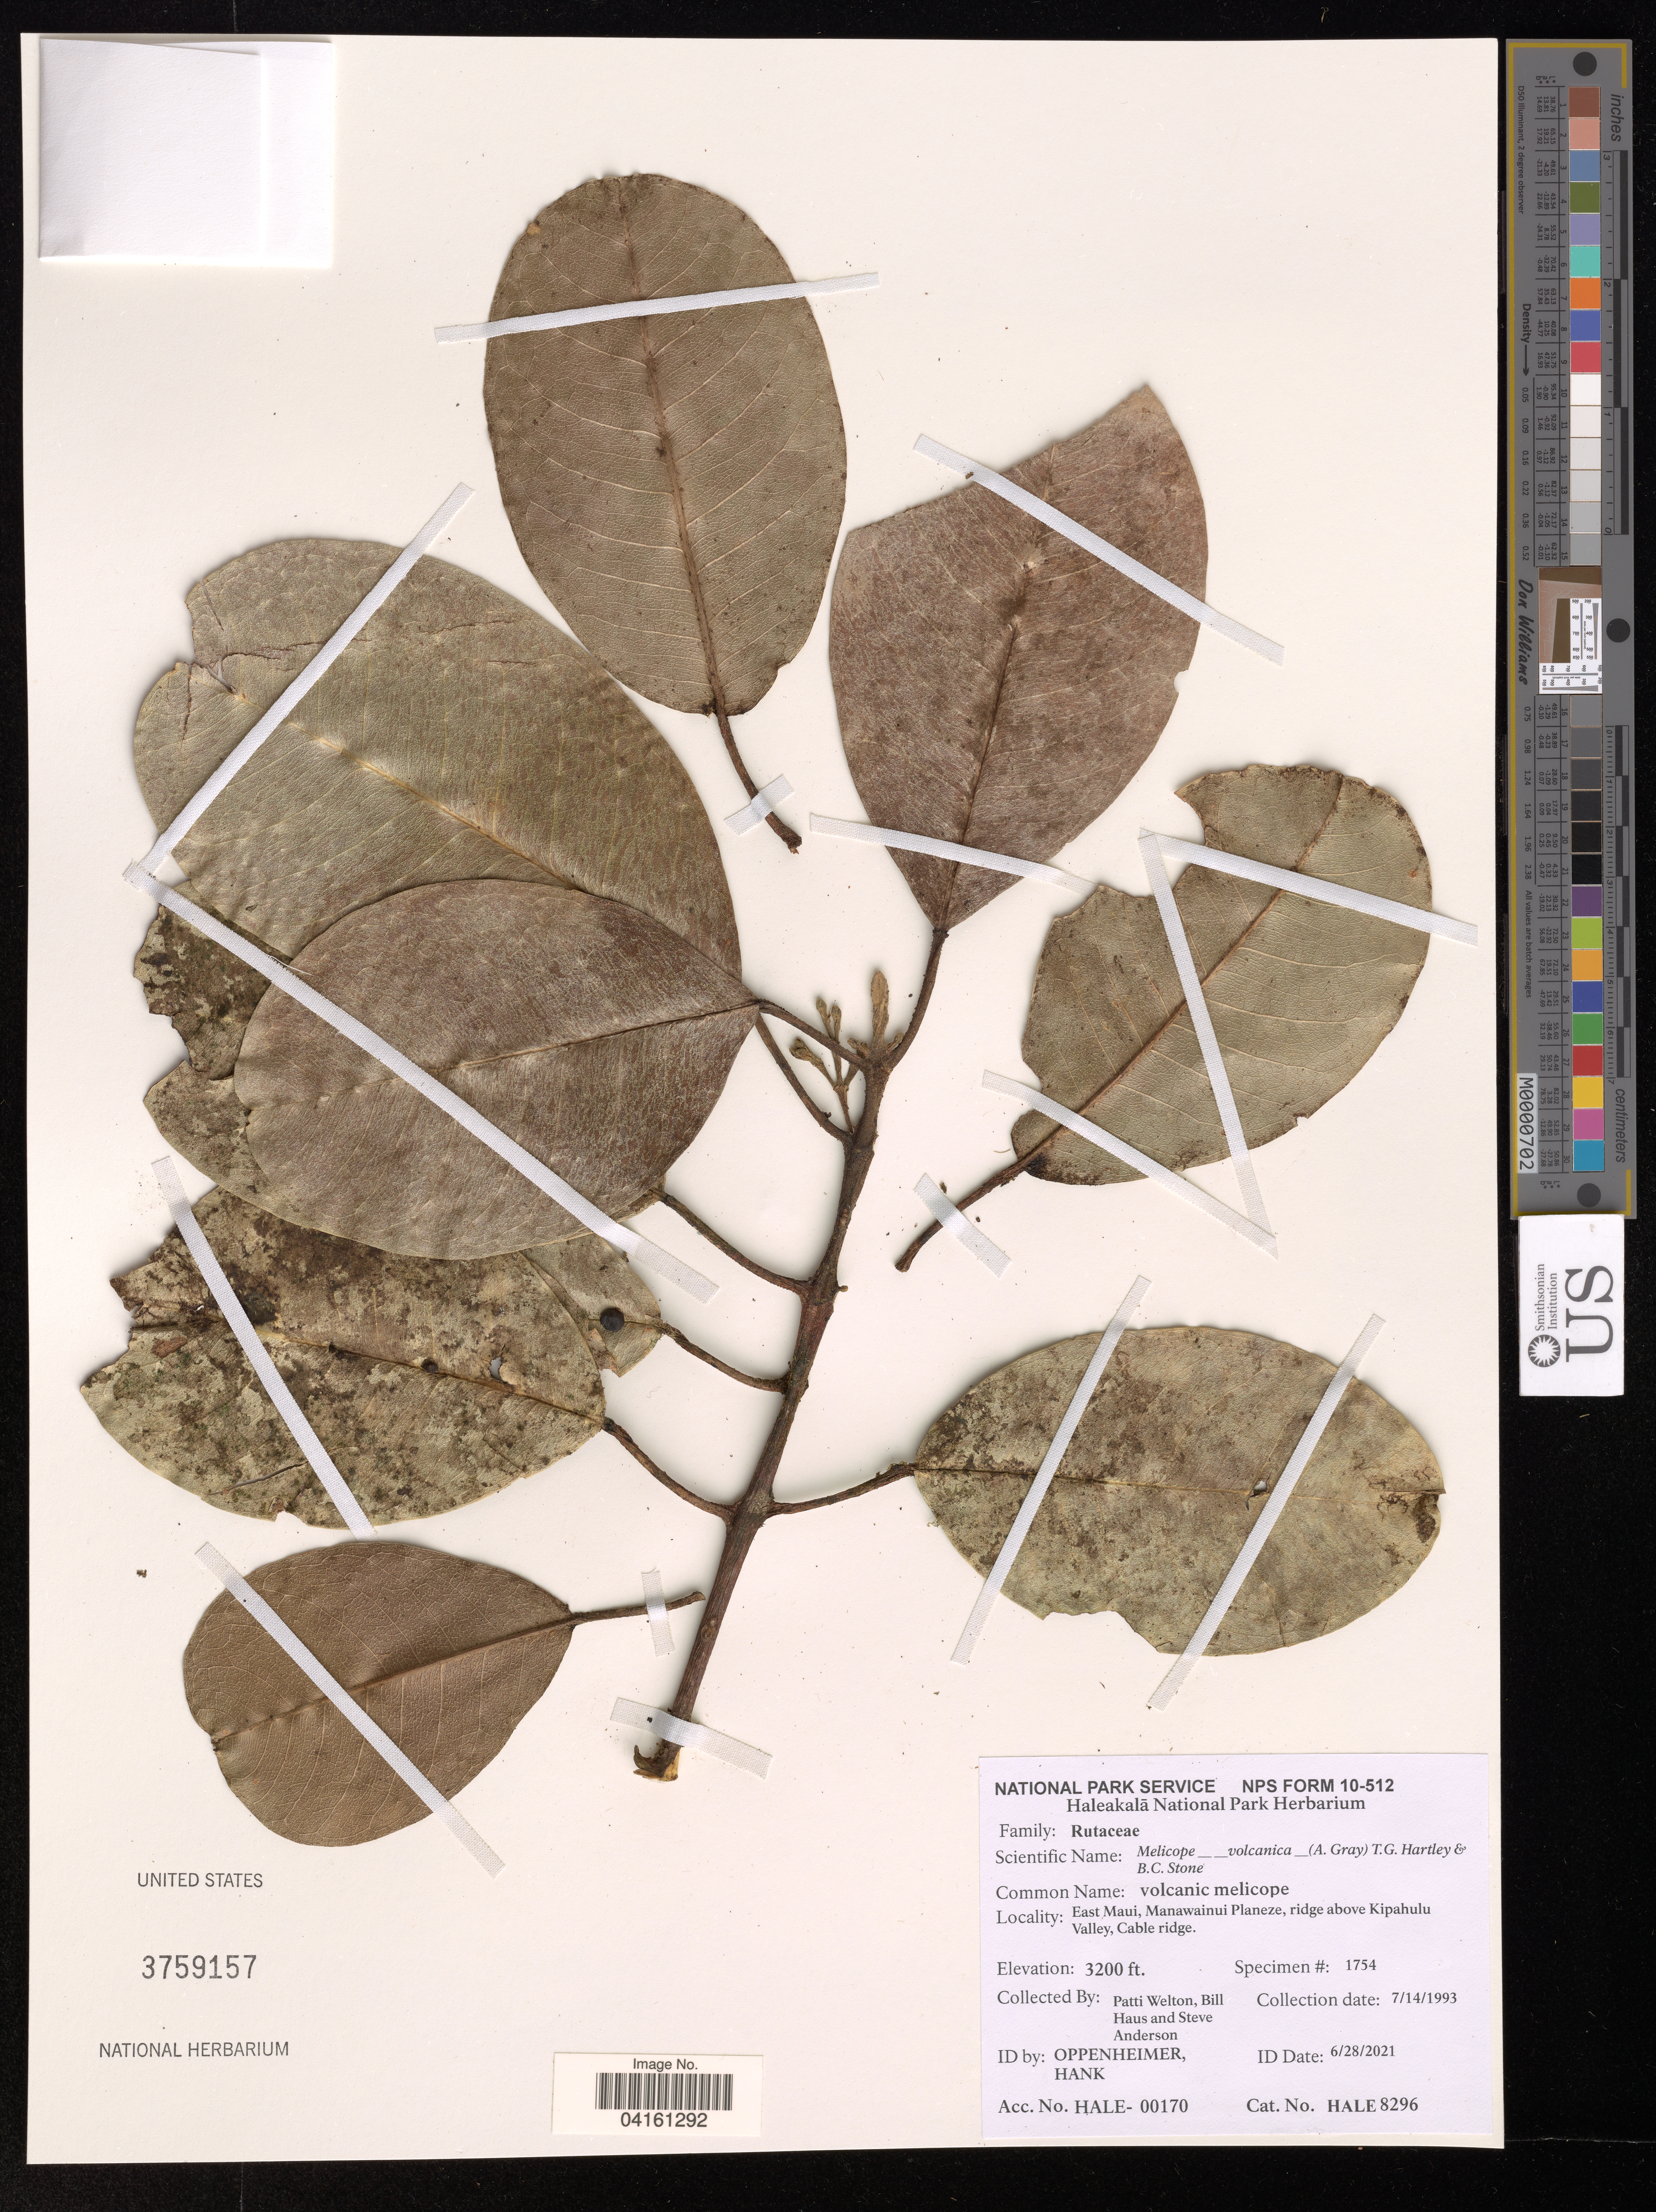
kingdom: Plantae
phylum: Tracheophyta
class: Magnoliopsida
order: Sapindales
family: Rutaceae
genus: Melicope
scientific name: Melicope volcanica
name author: (A. Gray) T.G. Hartley & B.C. Stone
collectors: P. Welton, B. Haus & S. Anderson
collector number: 1754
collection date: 1993-07-14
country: United States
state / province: Hawaii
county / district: Maui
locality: East Maui, Manawainui Planeze, ridge above Kipahulu Valley, Cable ridge.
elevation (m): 975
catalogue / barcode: US 3759157